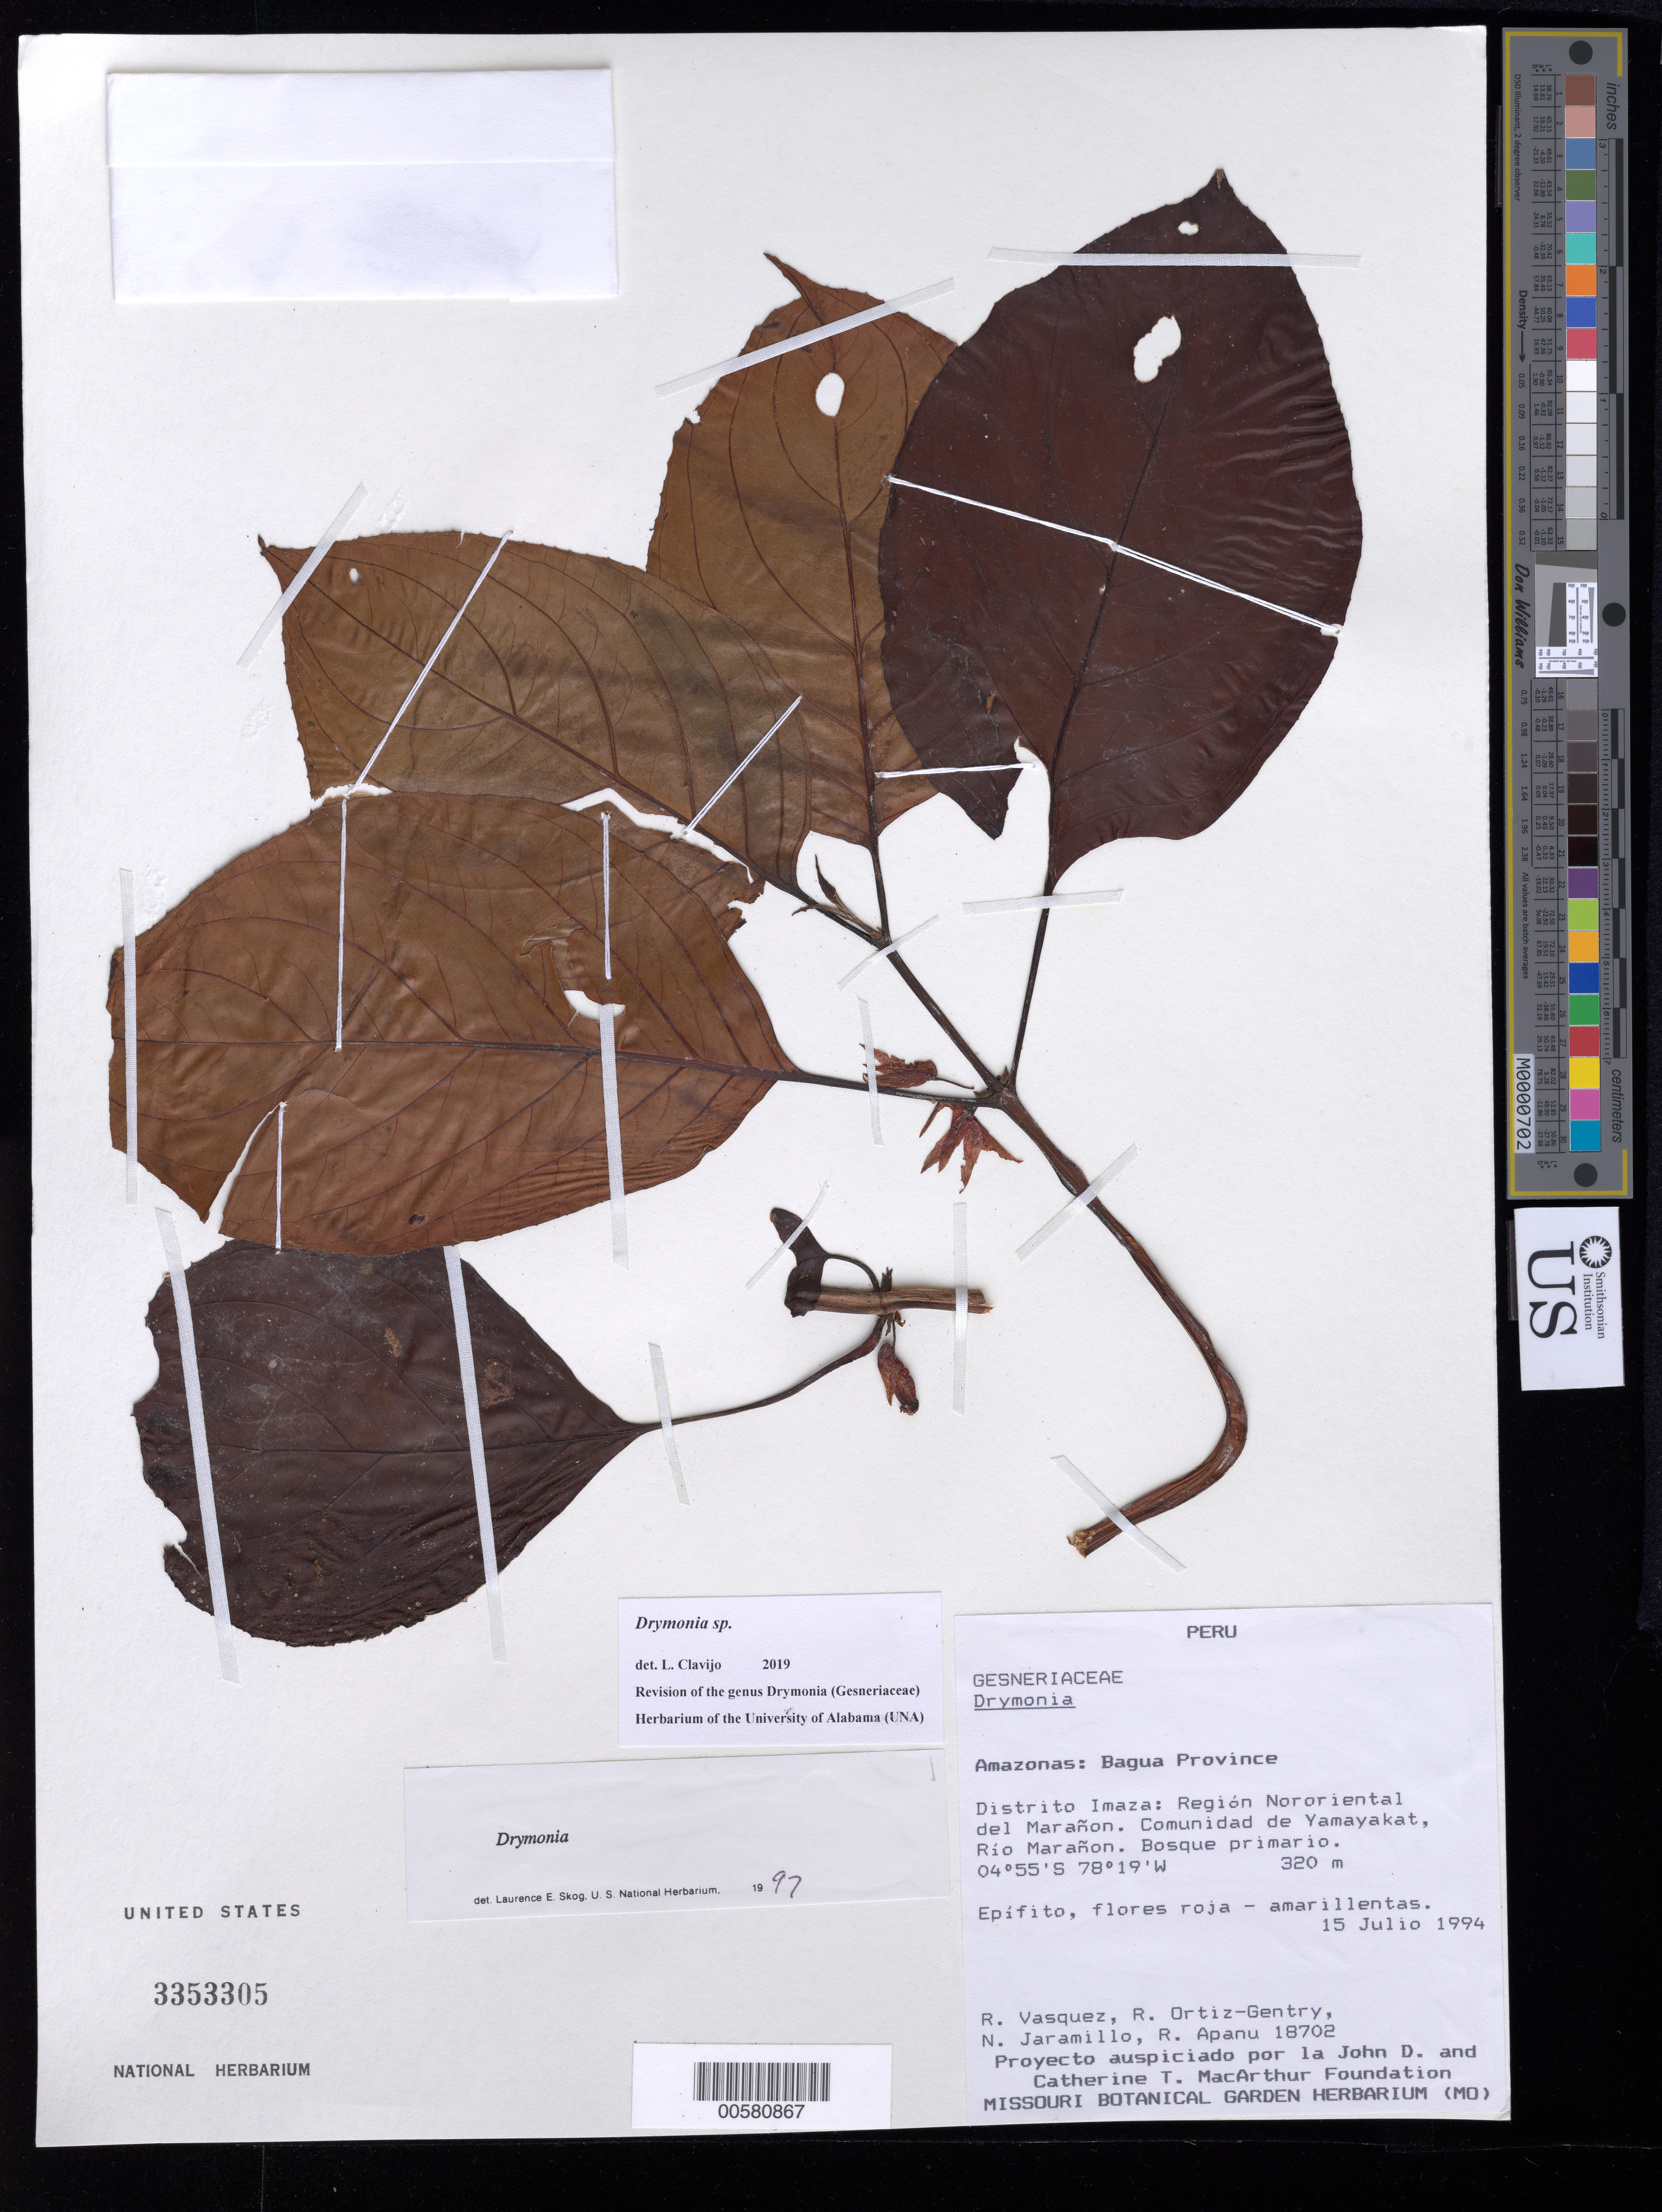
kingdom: Plantae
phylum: Tracheophyta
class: Magnoliopsida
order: Lamiales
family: Gesneriaceae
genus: Drymonia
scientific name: Drymonia sp.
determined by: Skog, Laurence E.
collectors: R. Vásquez, R. Ortiz-Gentry, N. Jaramillo & R. Apanu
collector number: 18702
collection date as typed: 15 Jul 1994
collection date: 1994-07-15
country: Peru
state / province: Amazonas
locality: Prov. Bagua, dtto. Imaza: región nororiental del Marañon, comunidad de Yamayakat, Río Marañon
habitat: Bosque primario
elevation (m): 320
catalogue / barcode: US 3353305